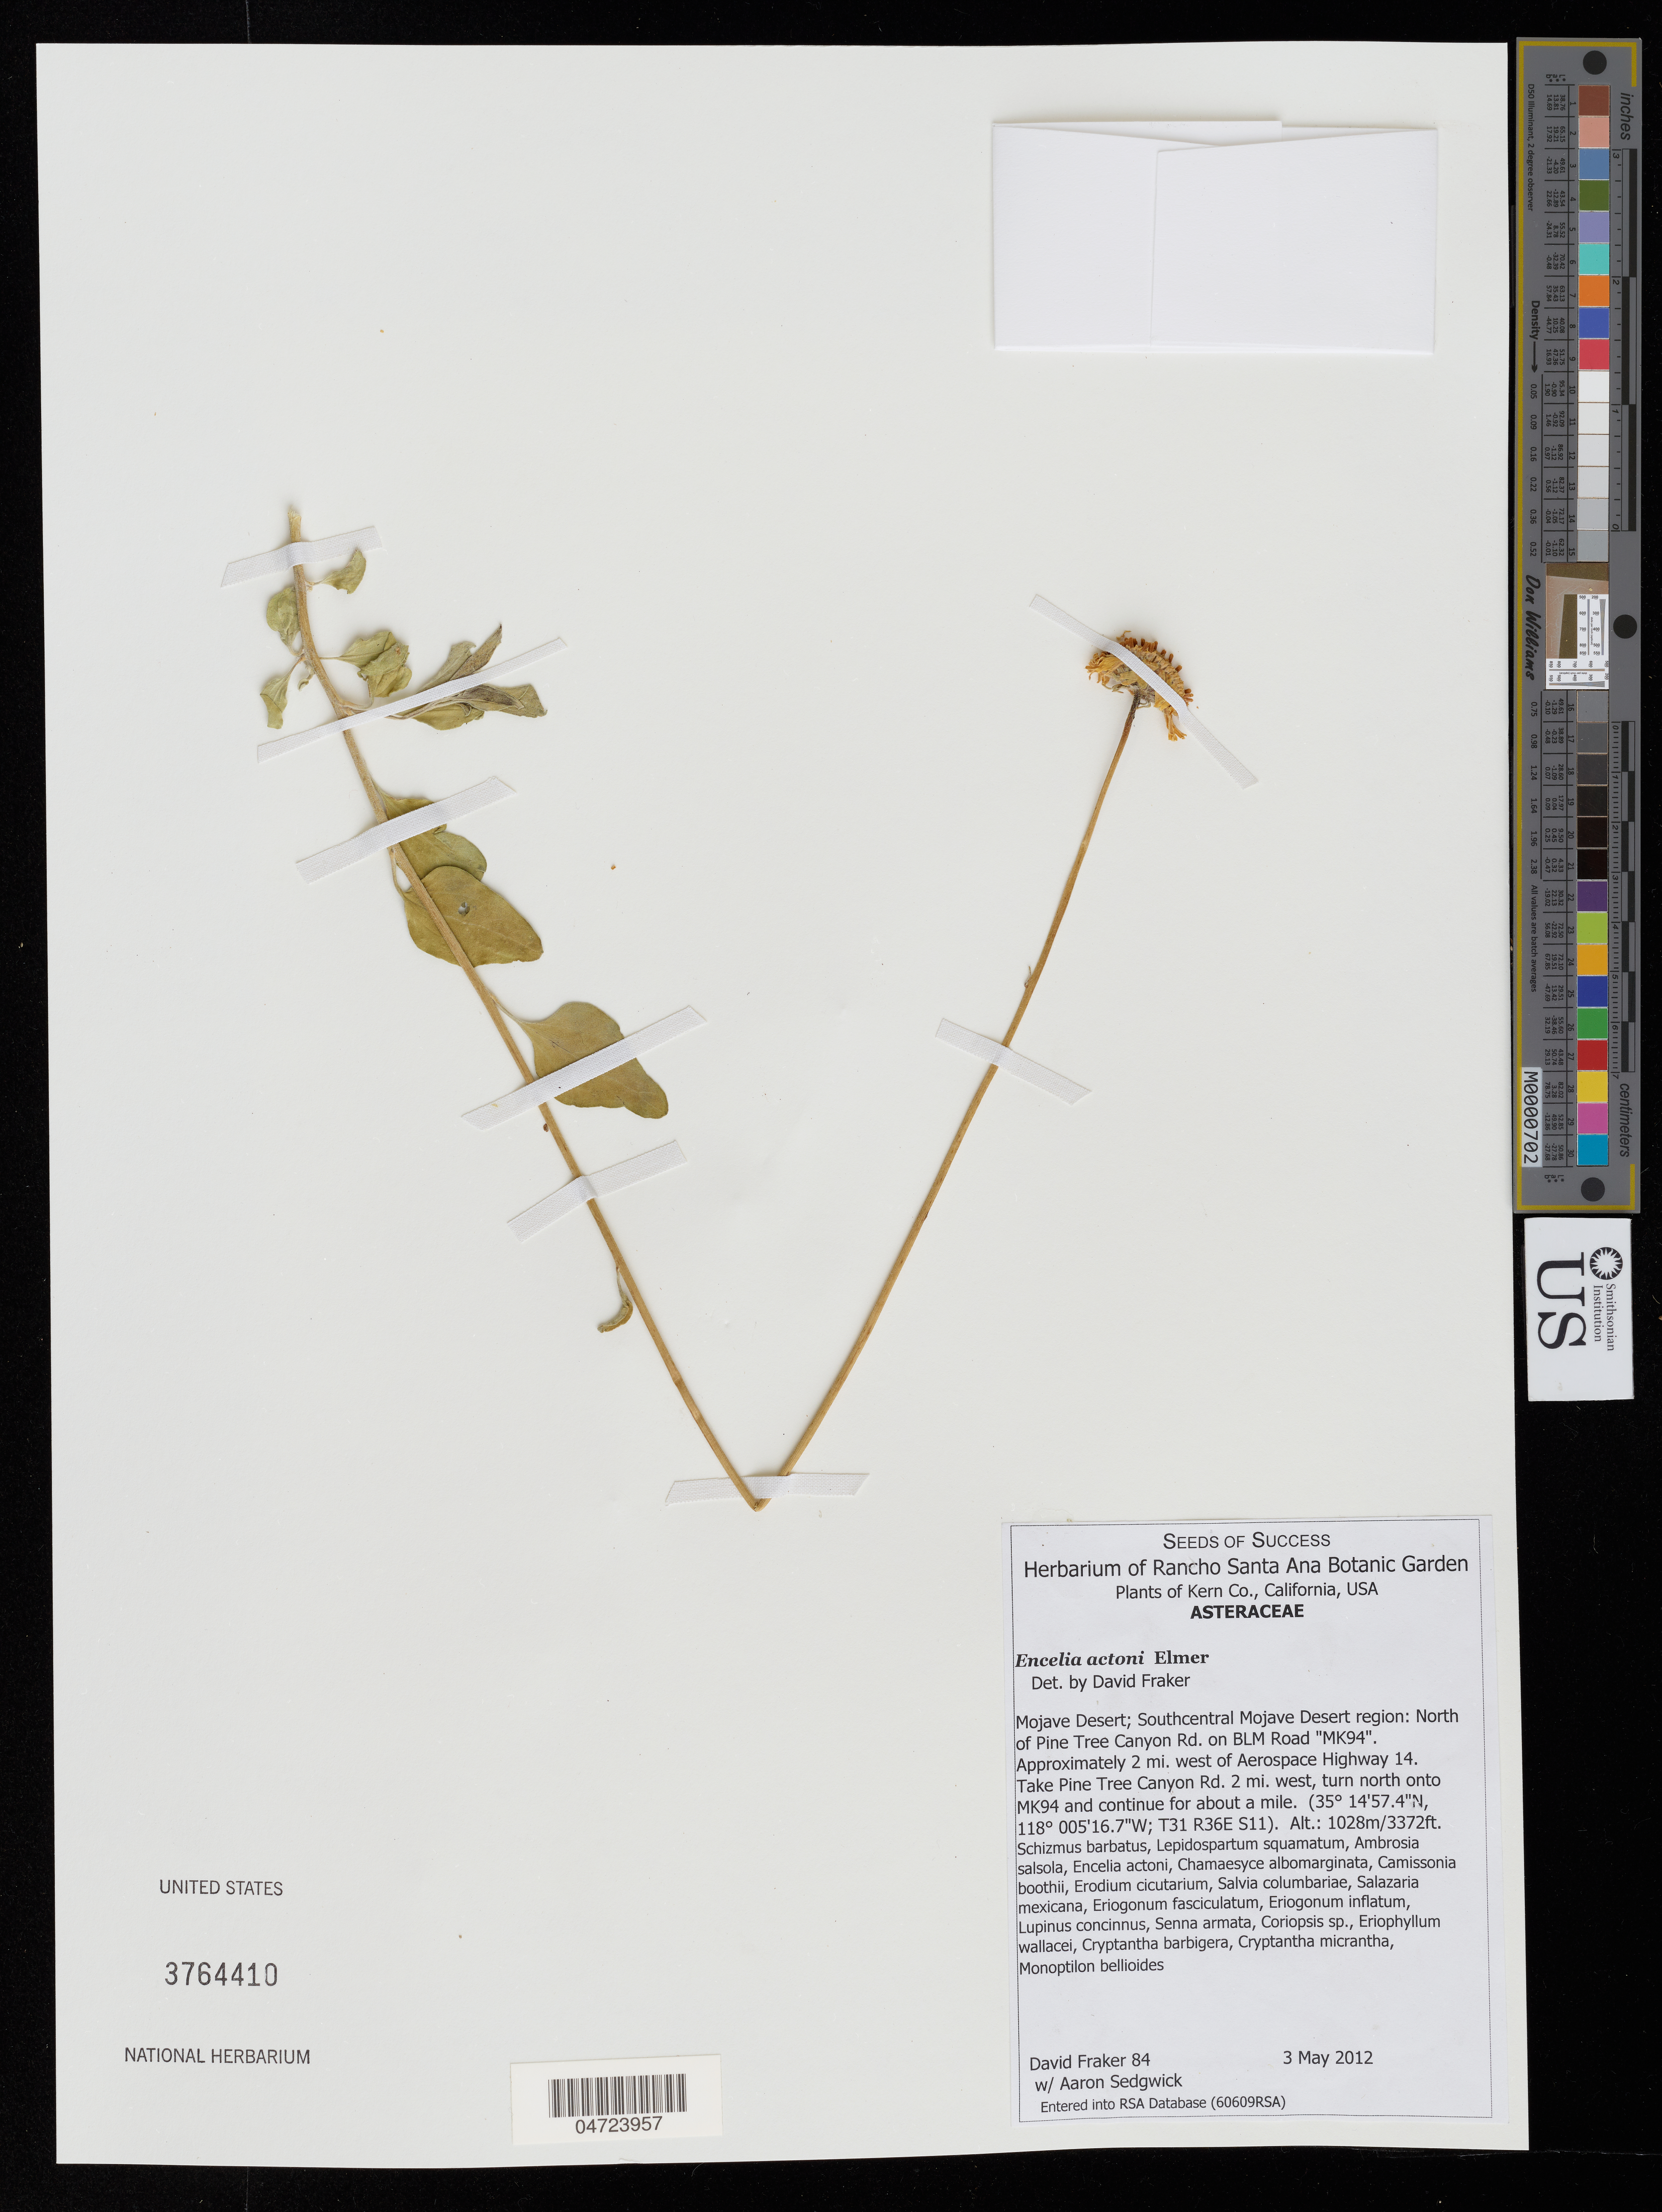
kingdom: Plantae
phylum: Tracheophyta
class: Magnoliopsida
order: Asterales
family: Asteraceae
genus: Encelia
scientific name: Encelia actoni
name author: Elmer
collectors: D. Fraker & A. Sedgwick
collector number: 84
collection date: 2012-05-03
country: United States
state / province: California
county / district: Kern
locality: Kern Co. Mojave Desert; Southcentral Mojave Desert region: North of Pine Tree Canyon Rd. on BLM Road "MK94". Approximately 2 mi. west of Aerospace Highway 14.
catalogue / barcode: US 3764410